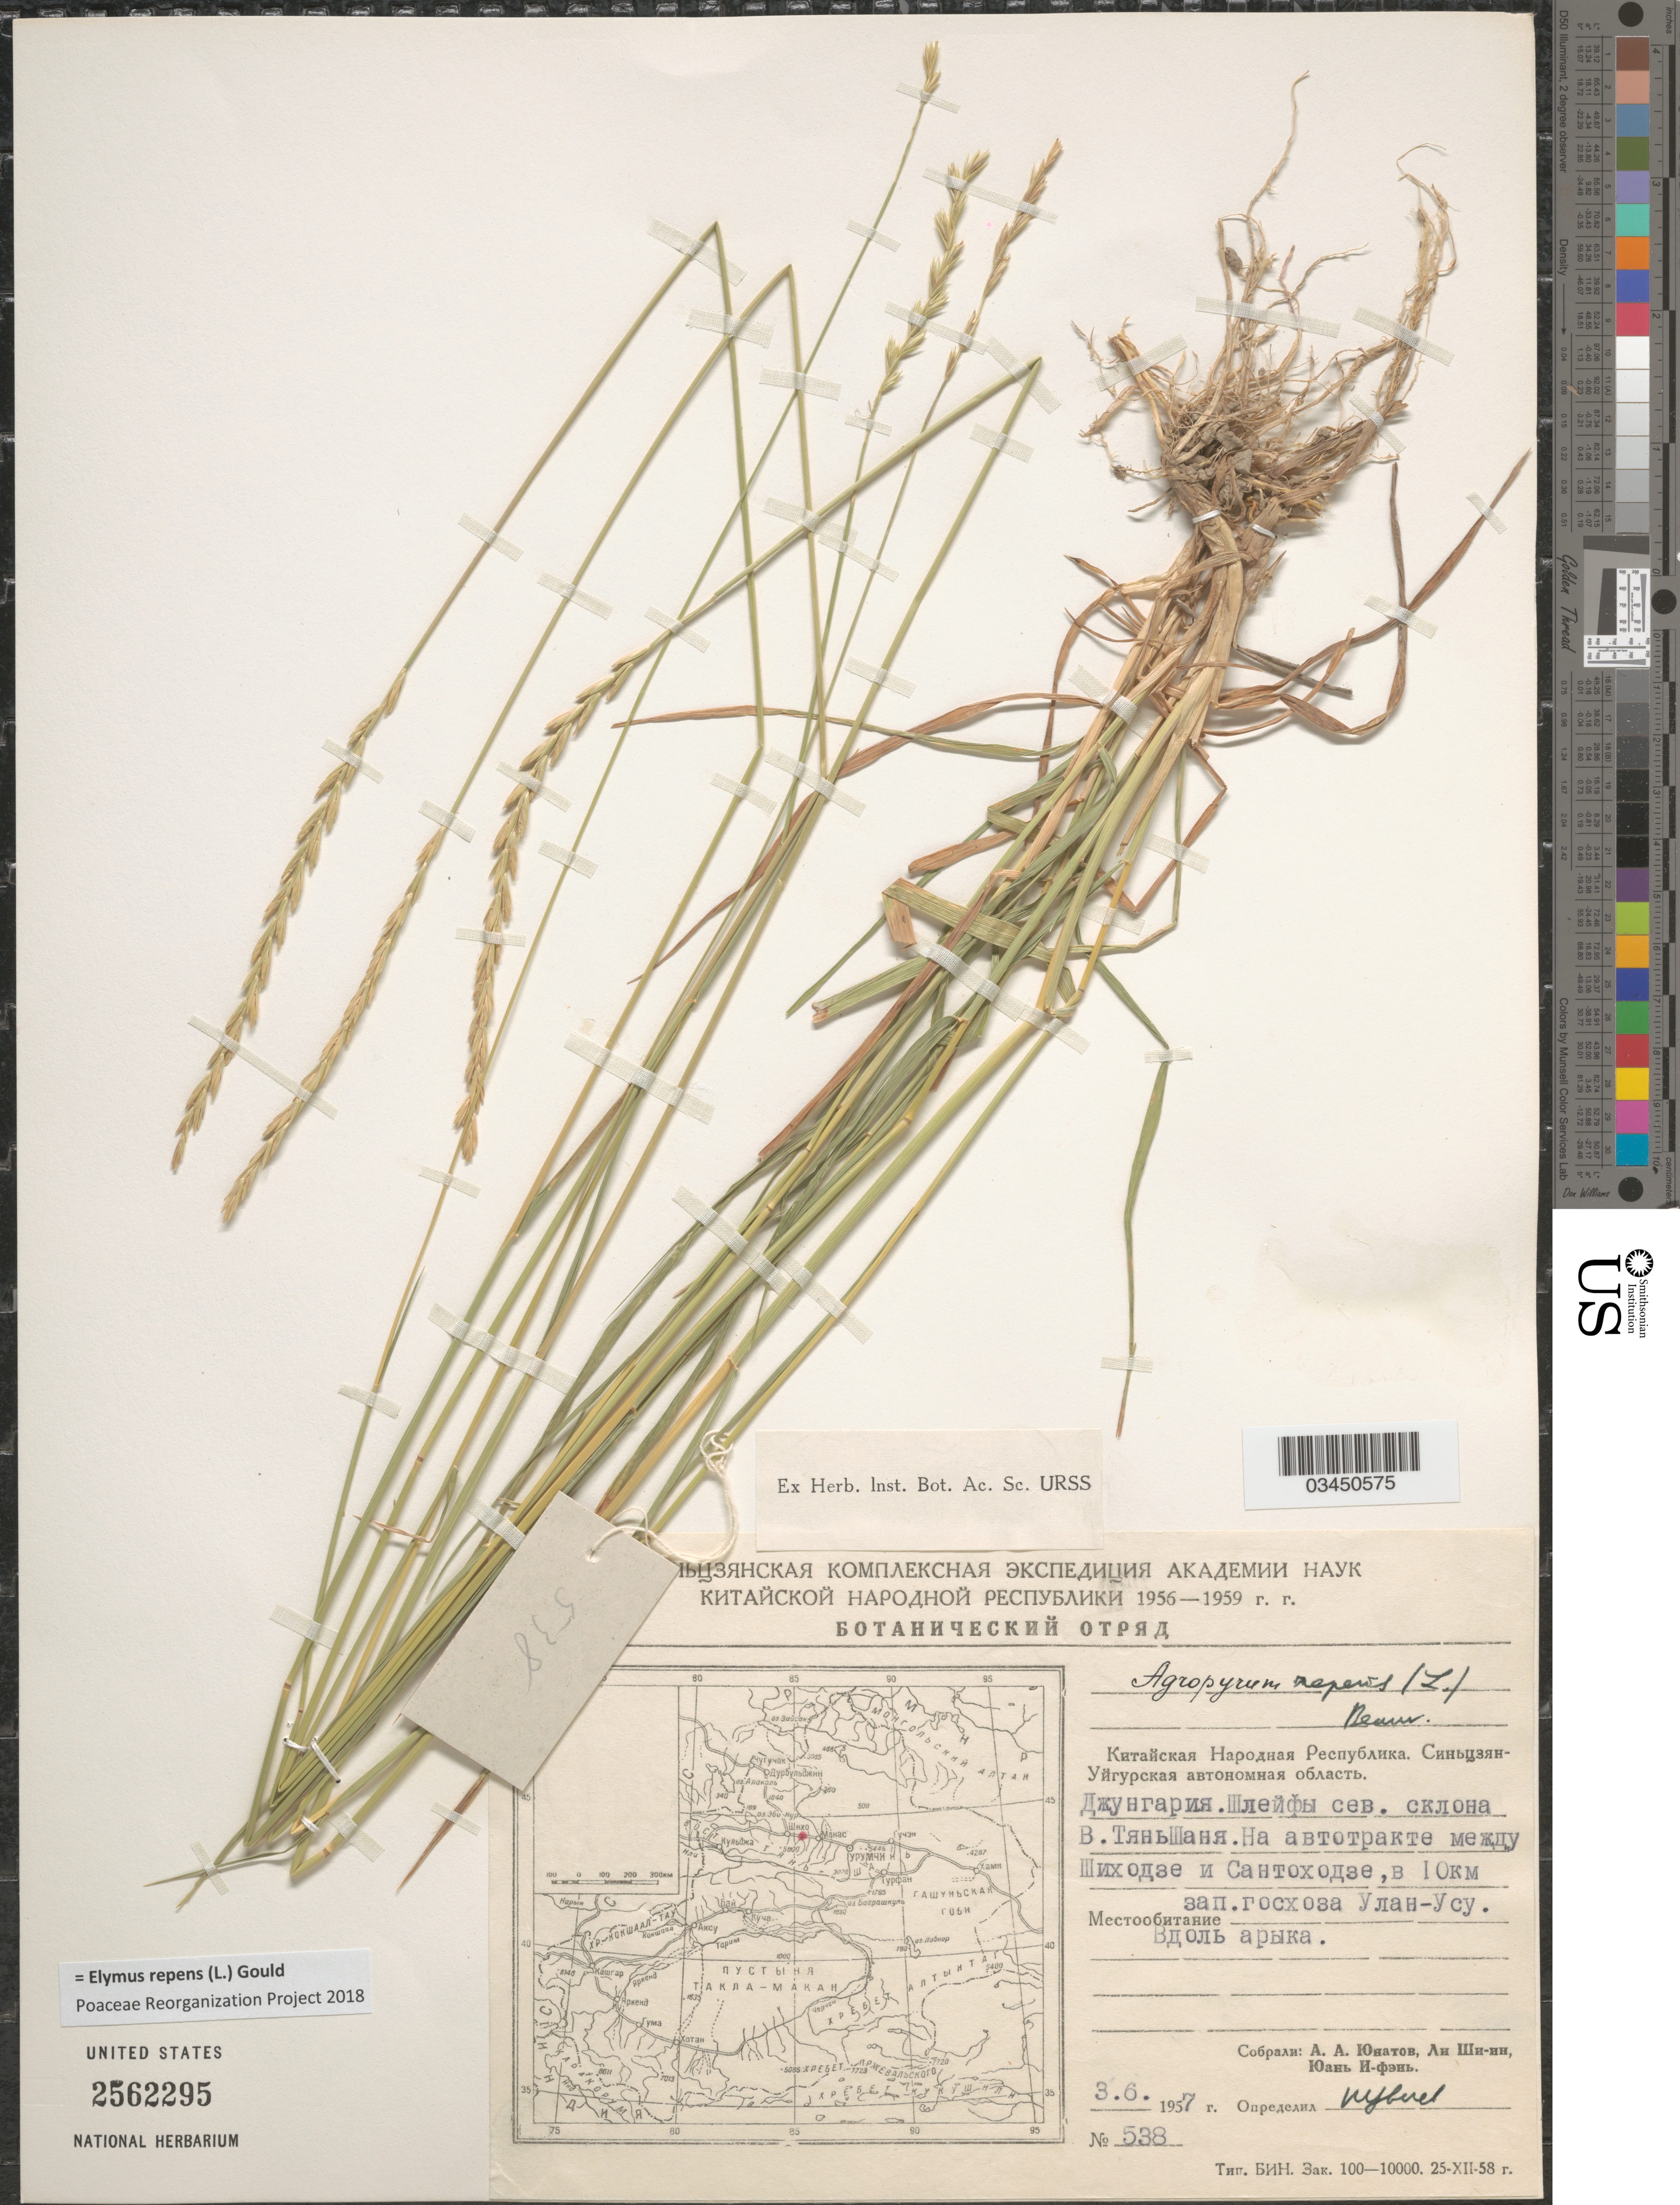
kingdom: Plantae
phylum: Tracheophyta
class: Liliopsida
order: Poales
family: Poaceae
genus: Elymus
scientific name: Elymus repens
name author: (L.) Gould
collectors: A. Unatov, Lee Shi-in & Yuan I-fen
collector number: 538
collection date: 1957-06-03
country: China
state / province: Xinjiang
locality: Between Shikhodze and Santokhodze, 10 km W of Ulan-Usu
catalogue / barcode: US 2562295